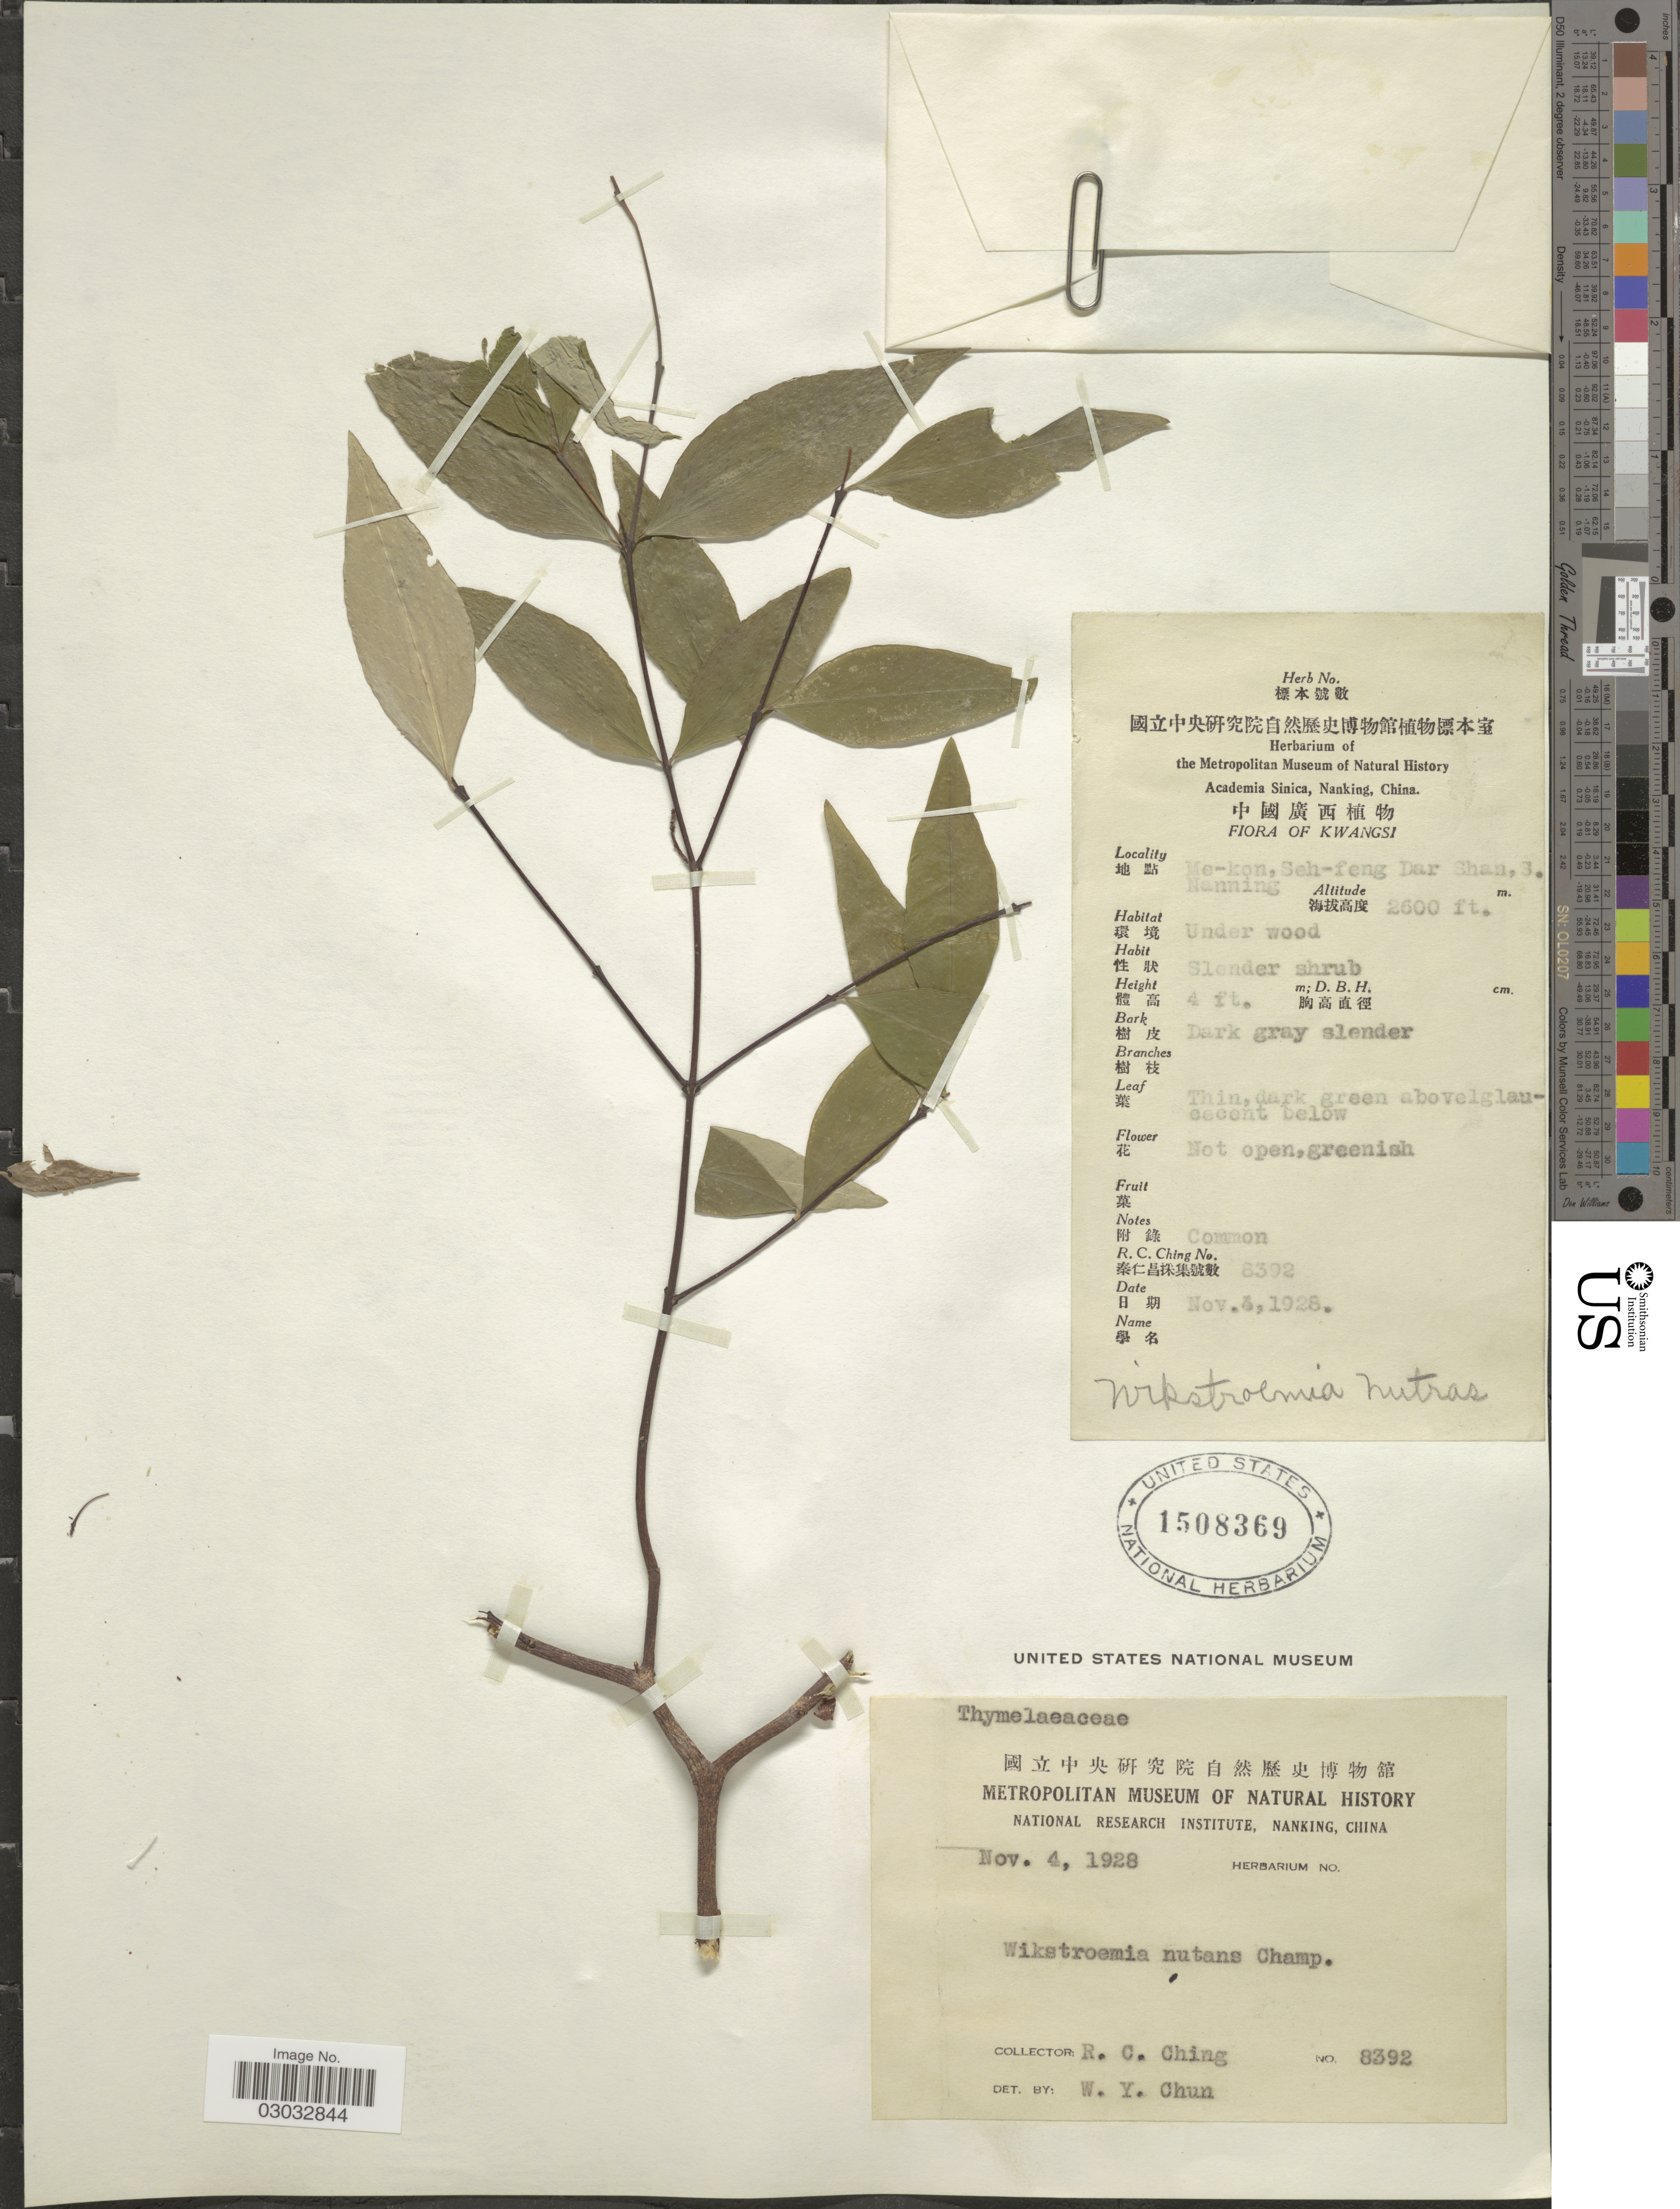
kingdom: Plantae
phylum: Tracheophyta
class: Magnoliopsida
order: Malvales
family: Thymelaeaceae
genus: Wikstroemia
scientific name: Wikstroemia nutans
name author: Champ. ex Benth.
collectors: R. C. Ching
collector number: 6392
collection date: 1928-11-04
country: China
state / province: Guangxi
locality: Kwangsi, Me-kon, Seh-feng Dar Shan, S. Nanning.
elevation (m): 792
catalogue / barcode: US 1508369